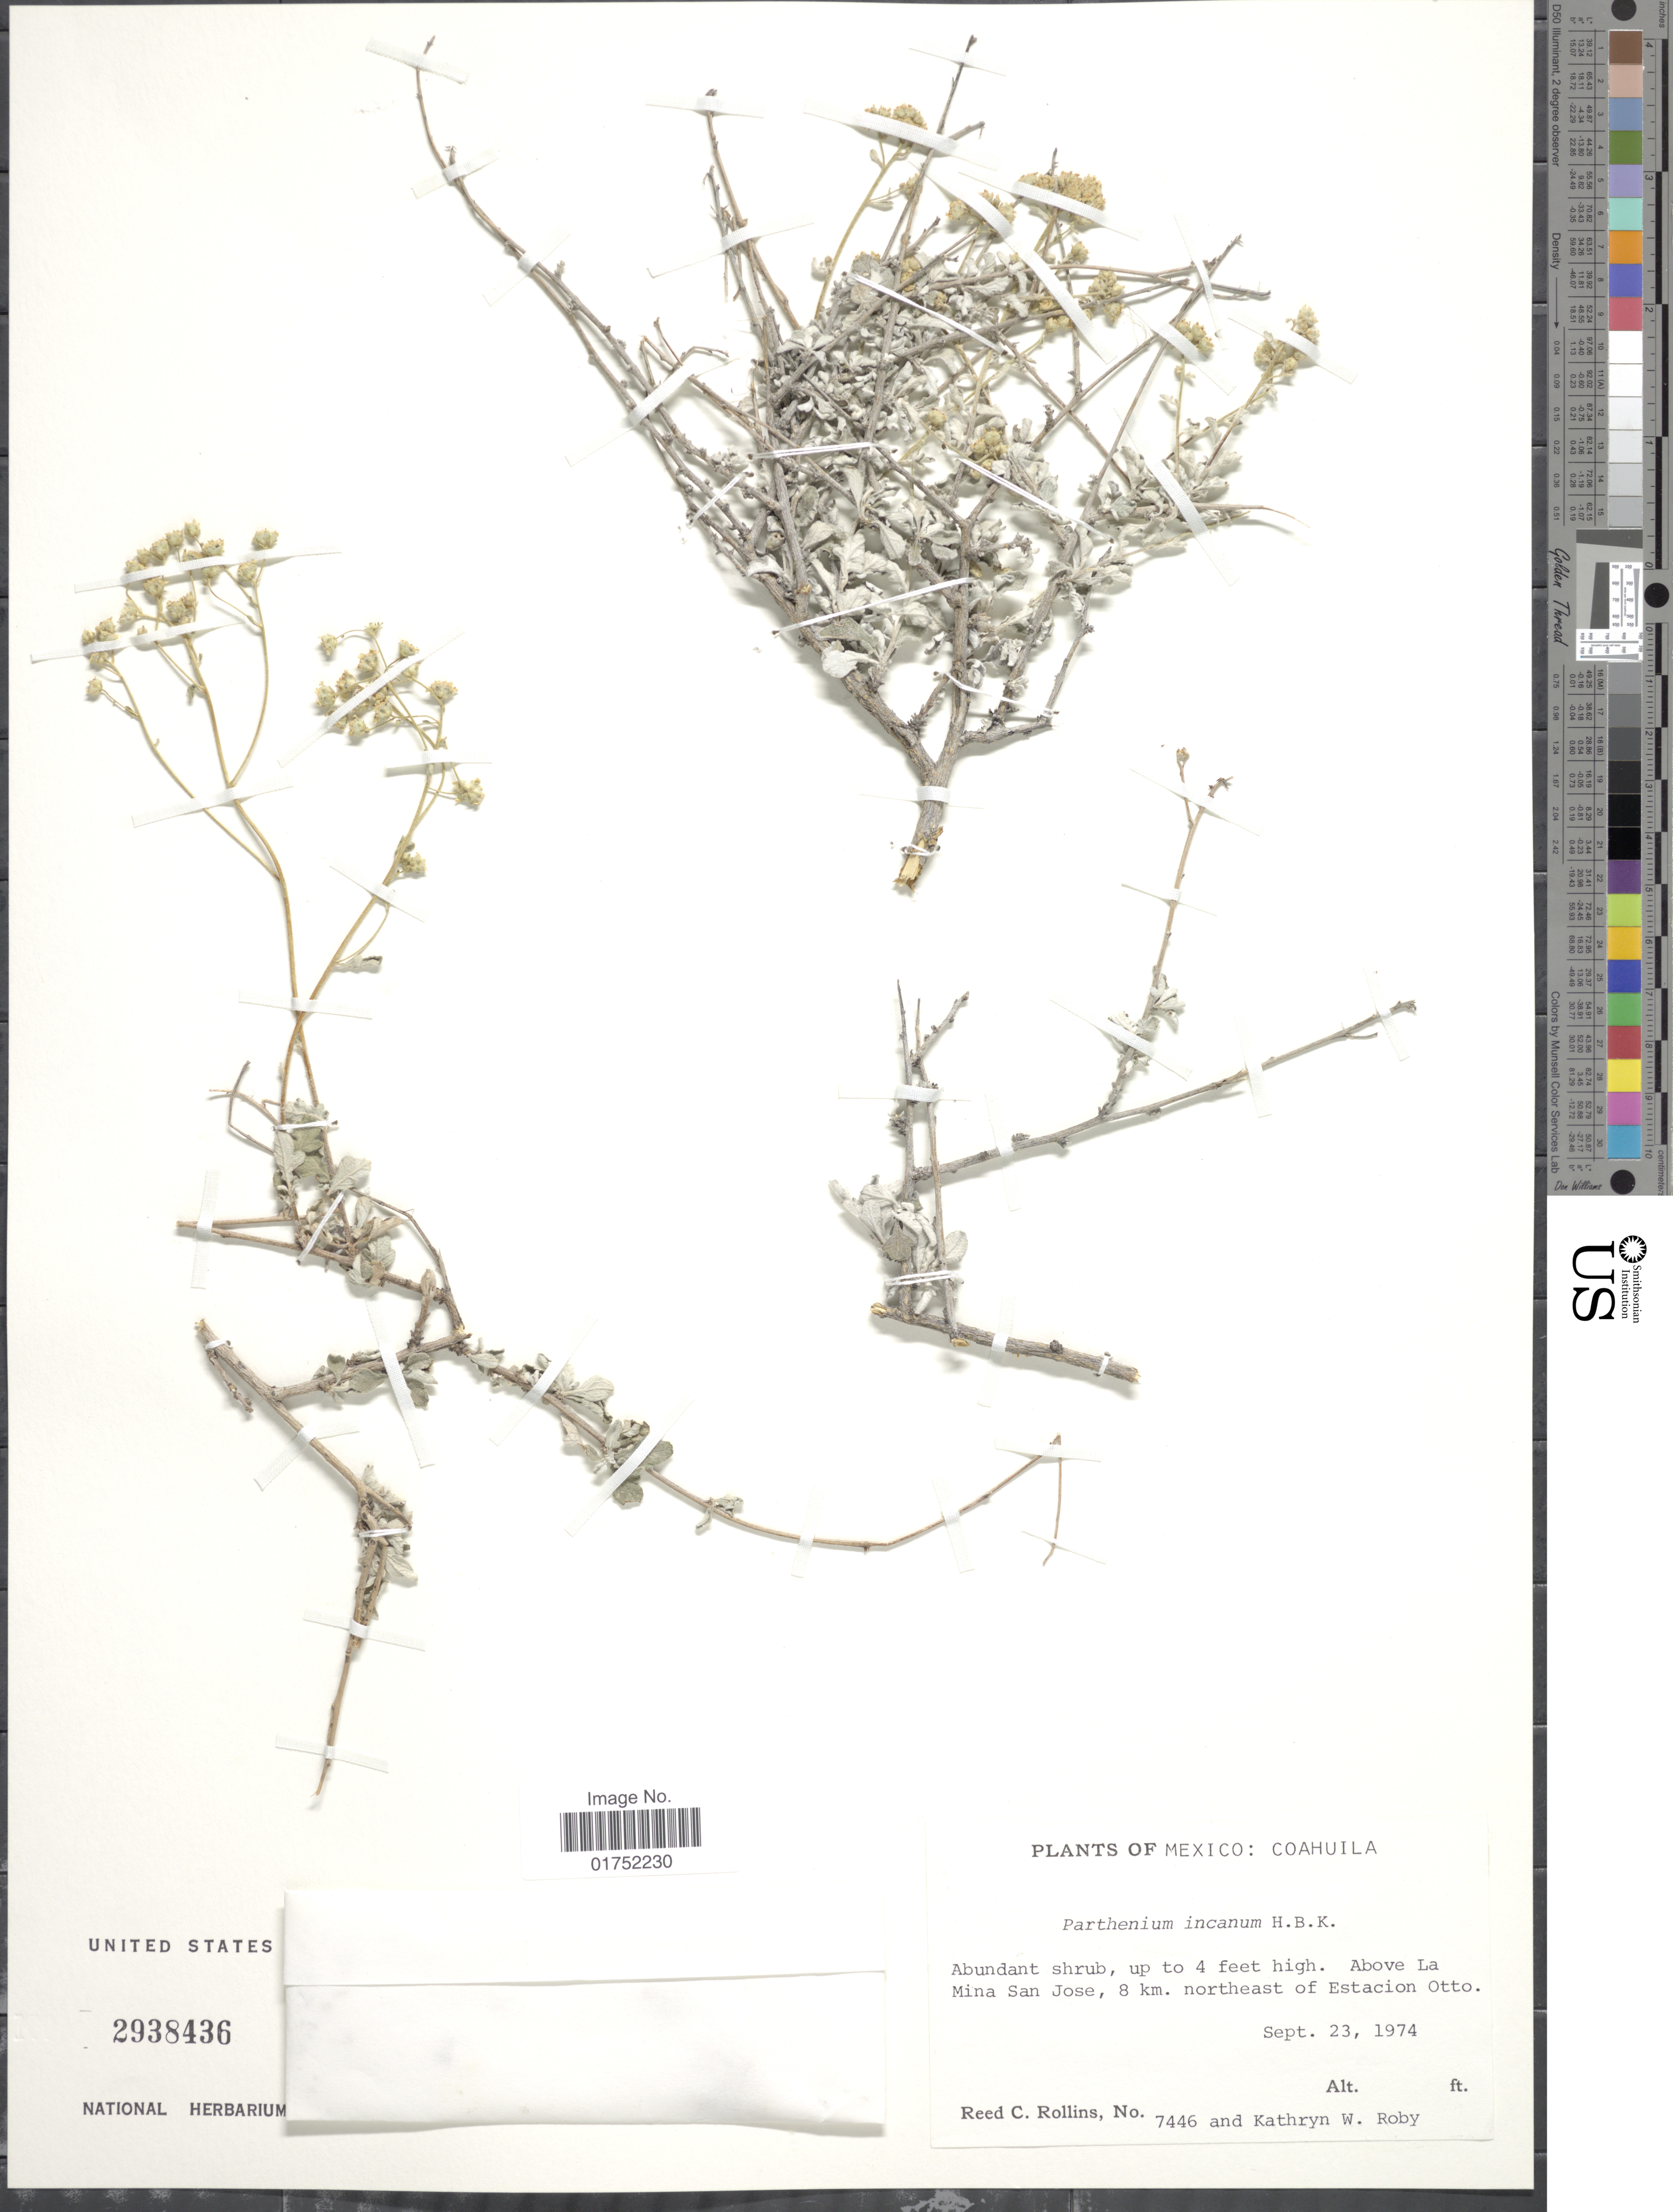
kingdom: Plantae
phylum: Tracheophyta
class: Magnoliopsida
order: Asterales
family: Asteraceae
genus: Parthenium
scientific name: Parthenium incanum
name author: Kunth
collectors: R. C. Rollins & K. W. Roby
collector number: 7446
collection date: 1974-09-23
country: Mexico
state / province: Coahuila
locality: Above La Mina San Jose, 8 km northeast of Estacion Otto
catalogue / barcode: US 2938436